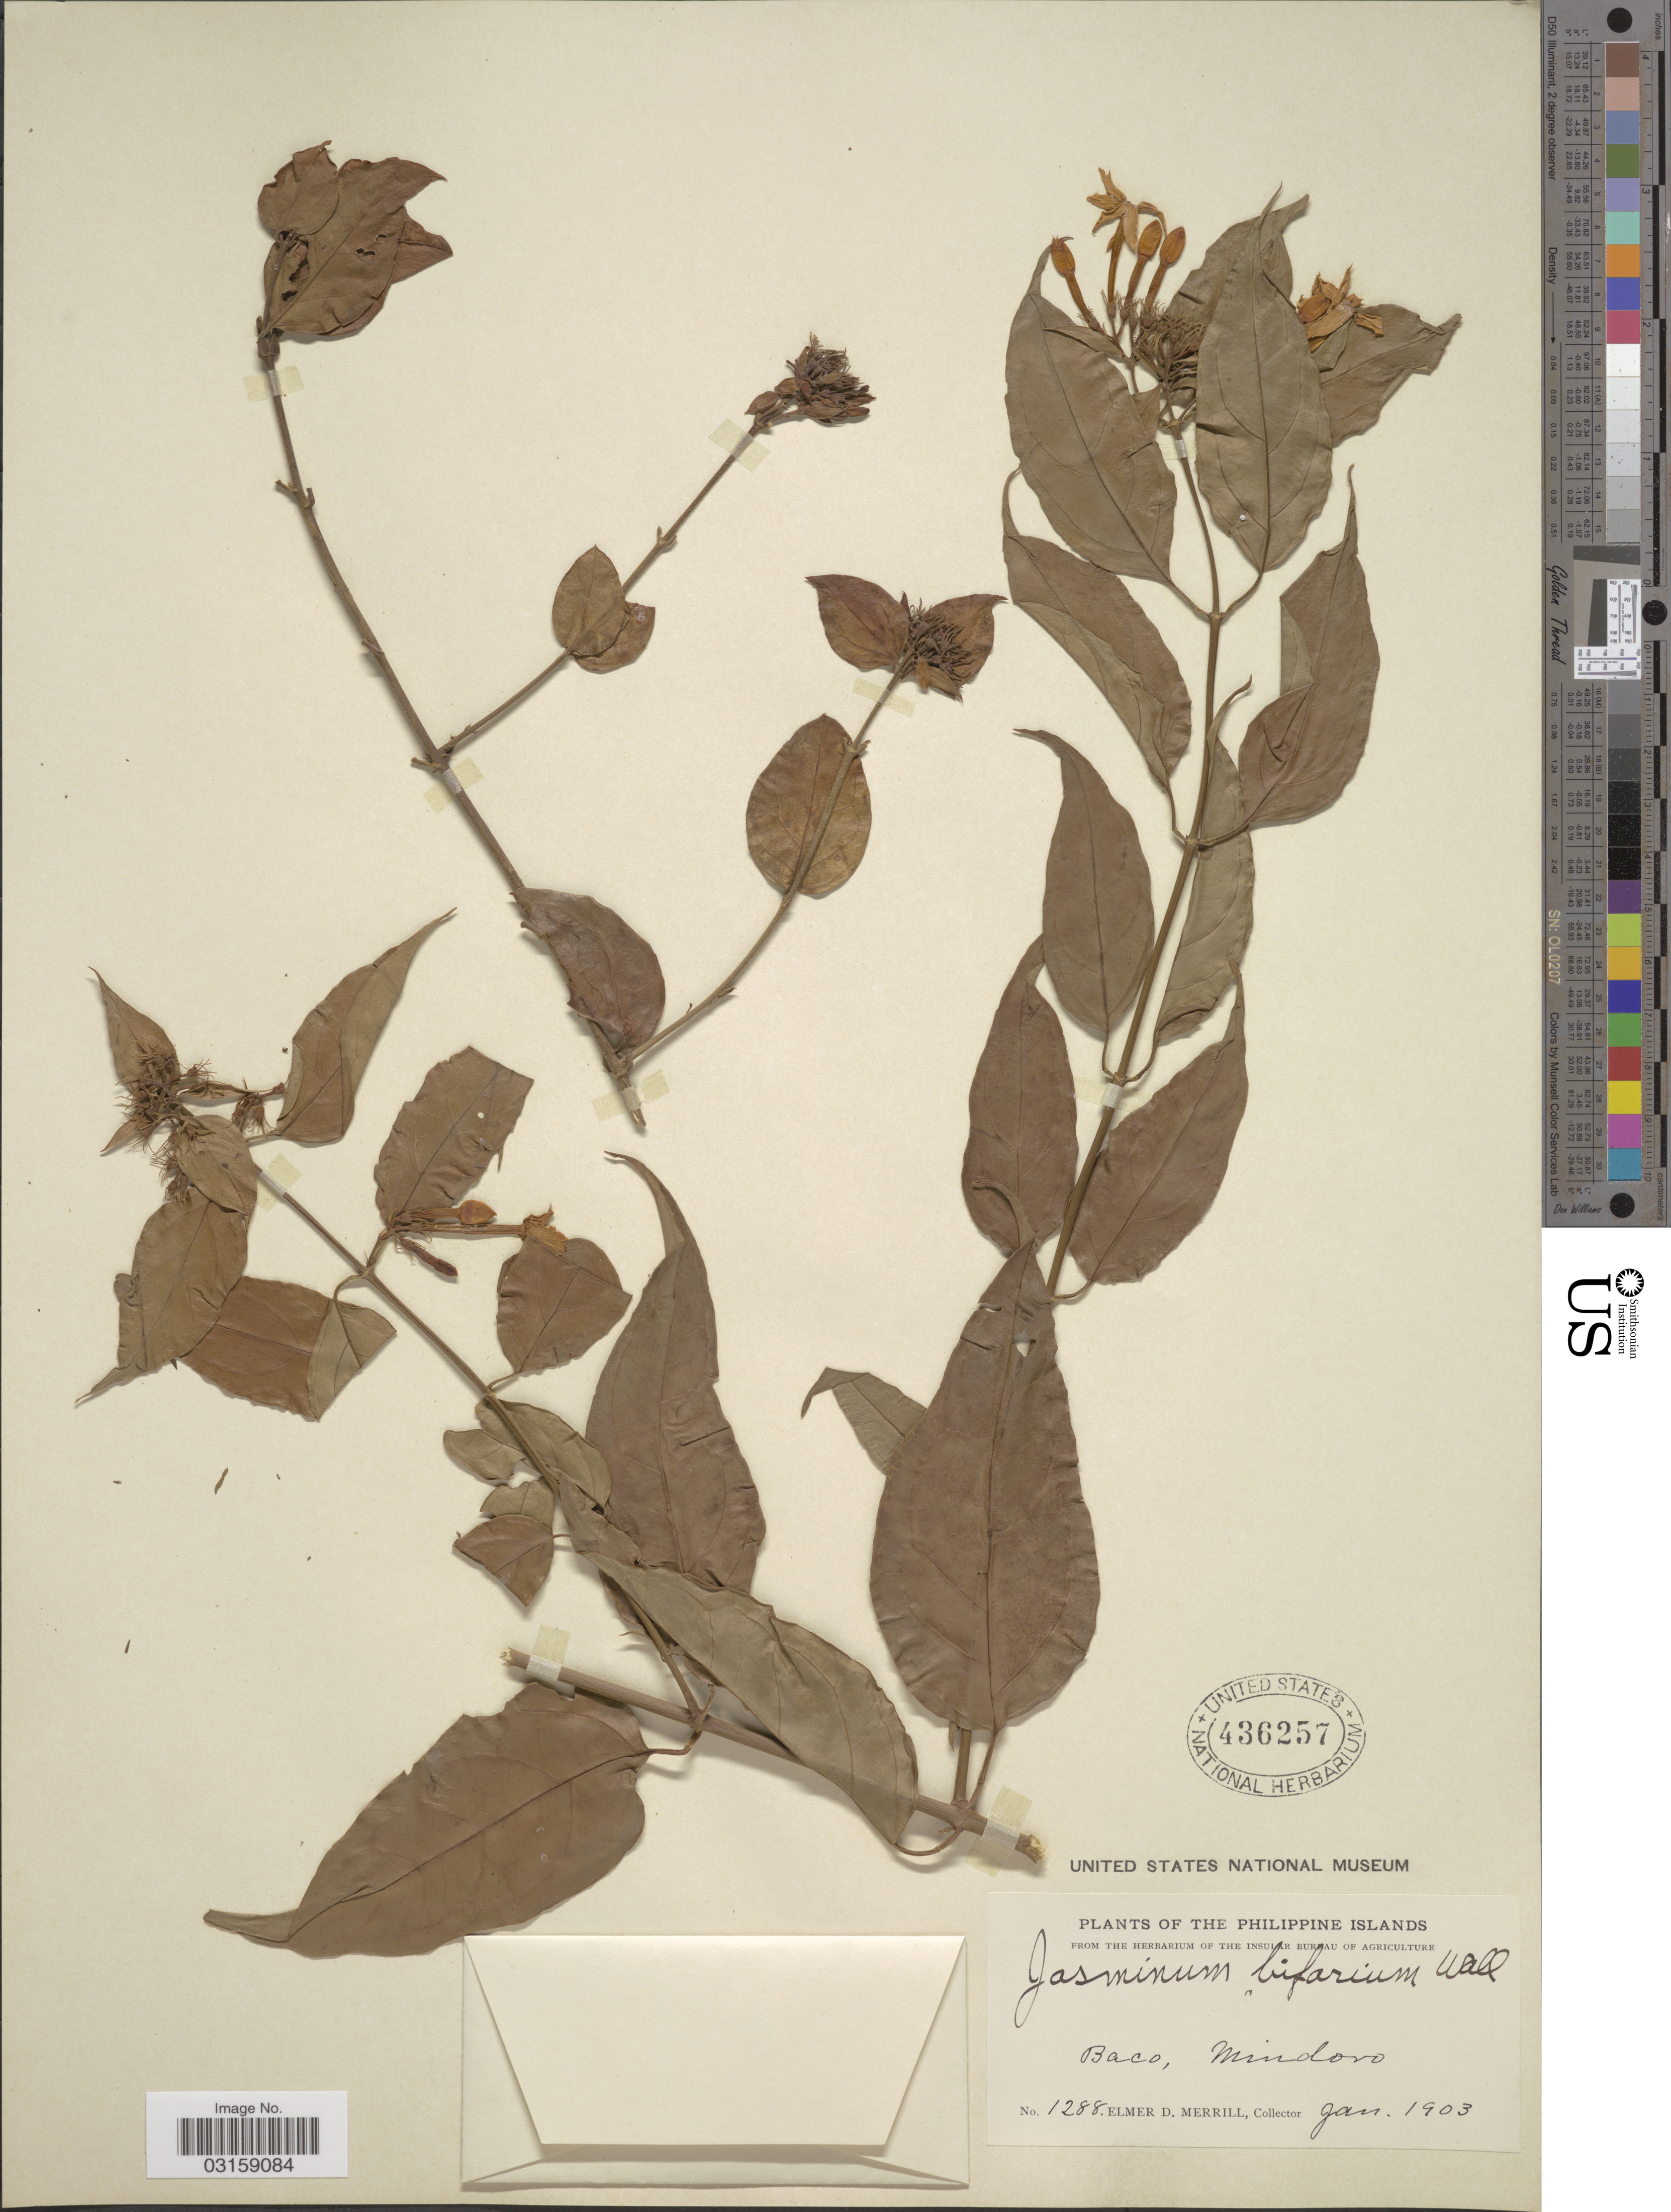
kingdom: Plantae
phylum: Tracheophyta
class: Magnoliopsida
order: Lamiales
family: Oleaceae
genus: Jasminum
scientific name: Jasminum elongatum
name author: (P.J. Bergius) Willd.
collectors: E. D. Merrill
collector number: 1288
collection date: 1903-01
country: Philippines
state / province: Mimaropa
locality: Philippine Islands. Baco, Mindoro.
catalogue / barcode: US 436257